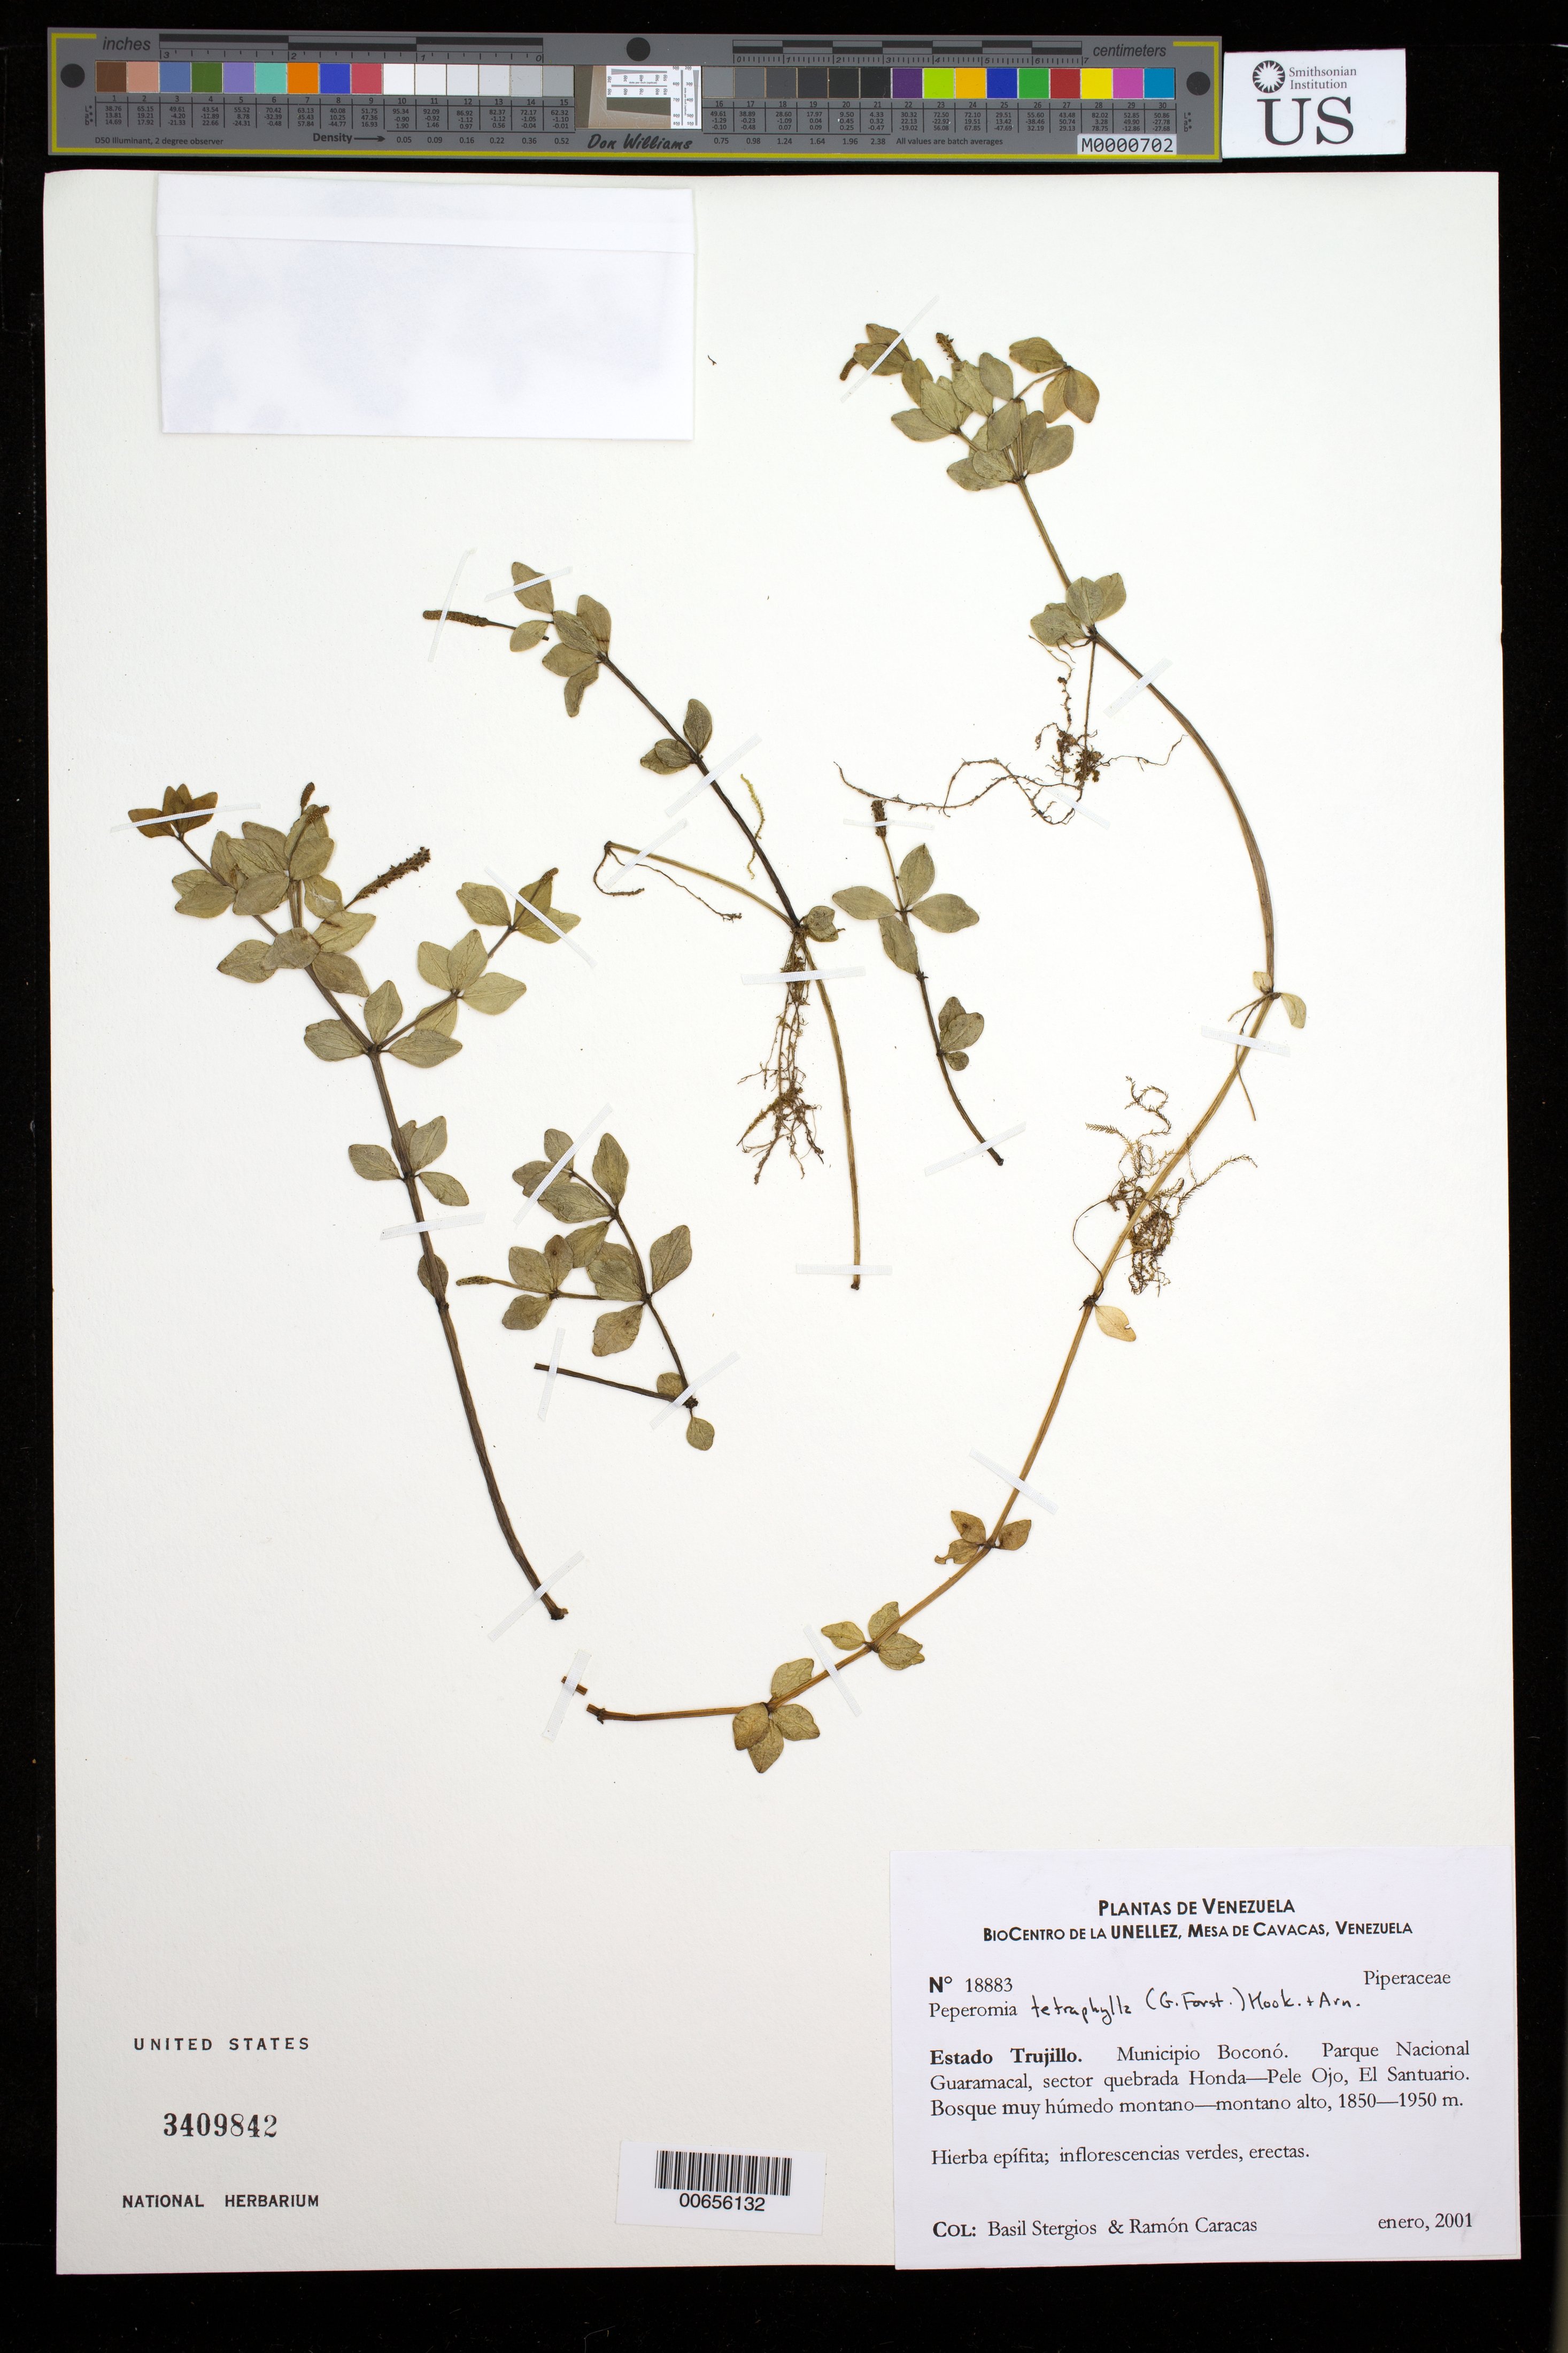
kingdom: Plantae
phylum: Tracheophyta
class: Magnoliopsida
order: Piperales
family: Piperaceae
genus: Peperomia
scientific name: Peperomia trichopus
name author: Trel. in J.F. Macbr.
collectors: B. G. Stergios & R. Caracas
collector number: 18883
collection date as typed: Jan 2001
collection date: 2001-01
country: Venezuela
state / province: Trujillo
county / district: Boconó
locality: Parque Nacional Guaramacal, sector quebrada Honda-Pele Ojo, El Santuario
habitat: Bosque muy húmedo montano-montano alto.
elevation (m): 1850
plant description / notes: PORT, US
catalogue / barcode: US 3409842